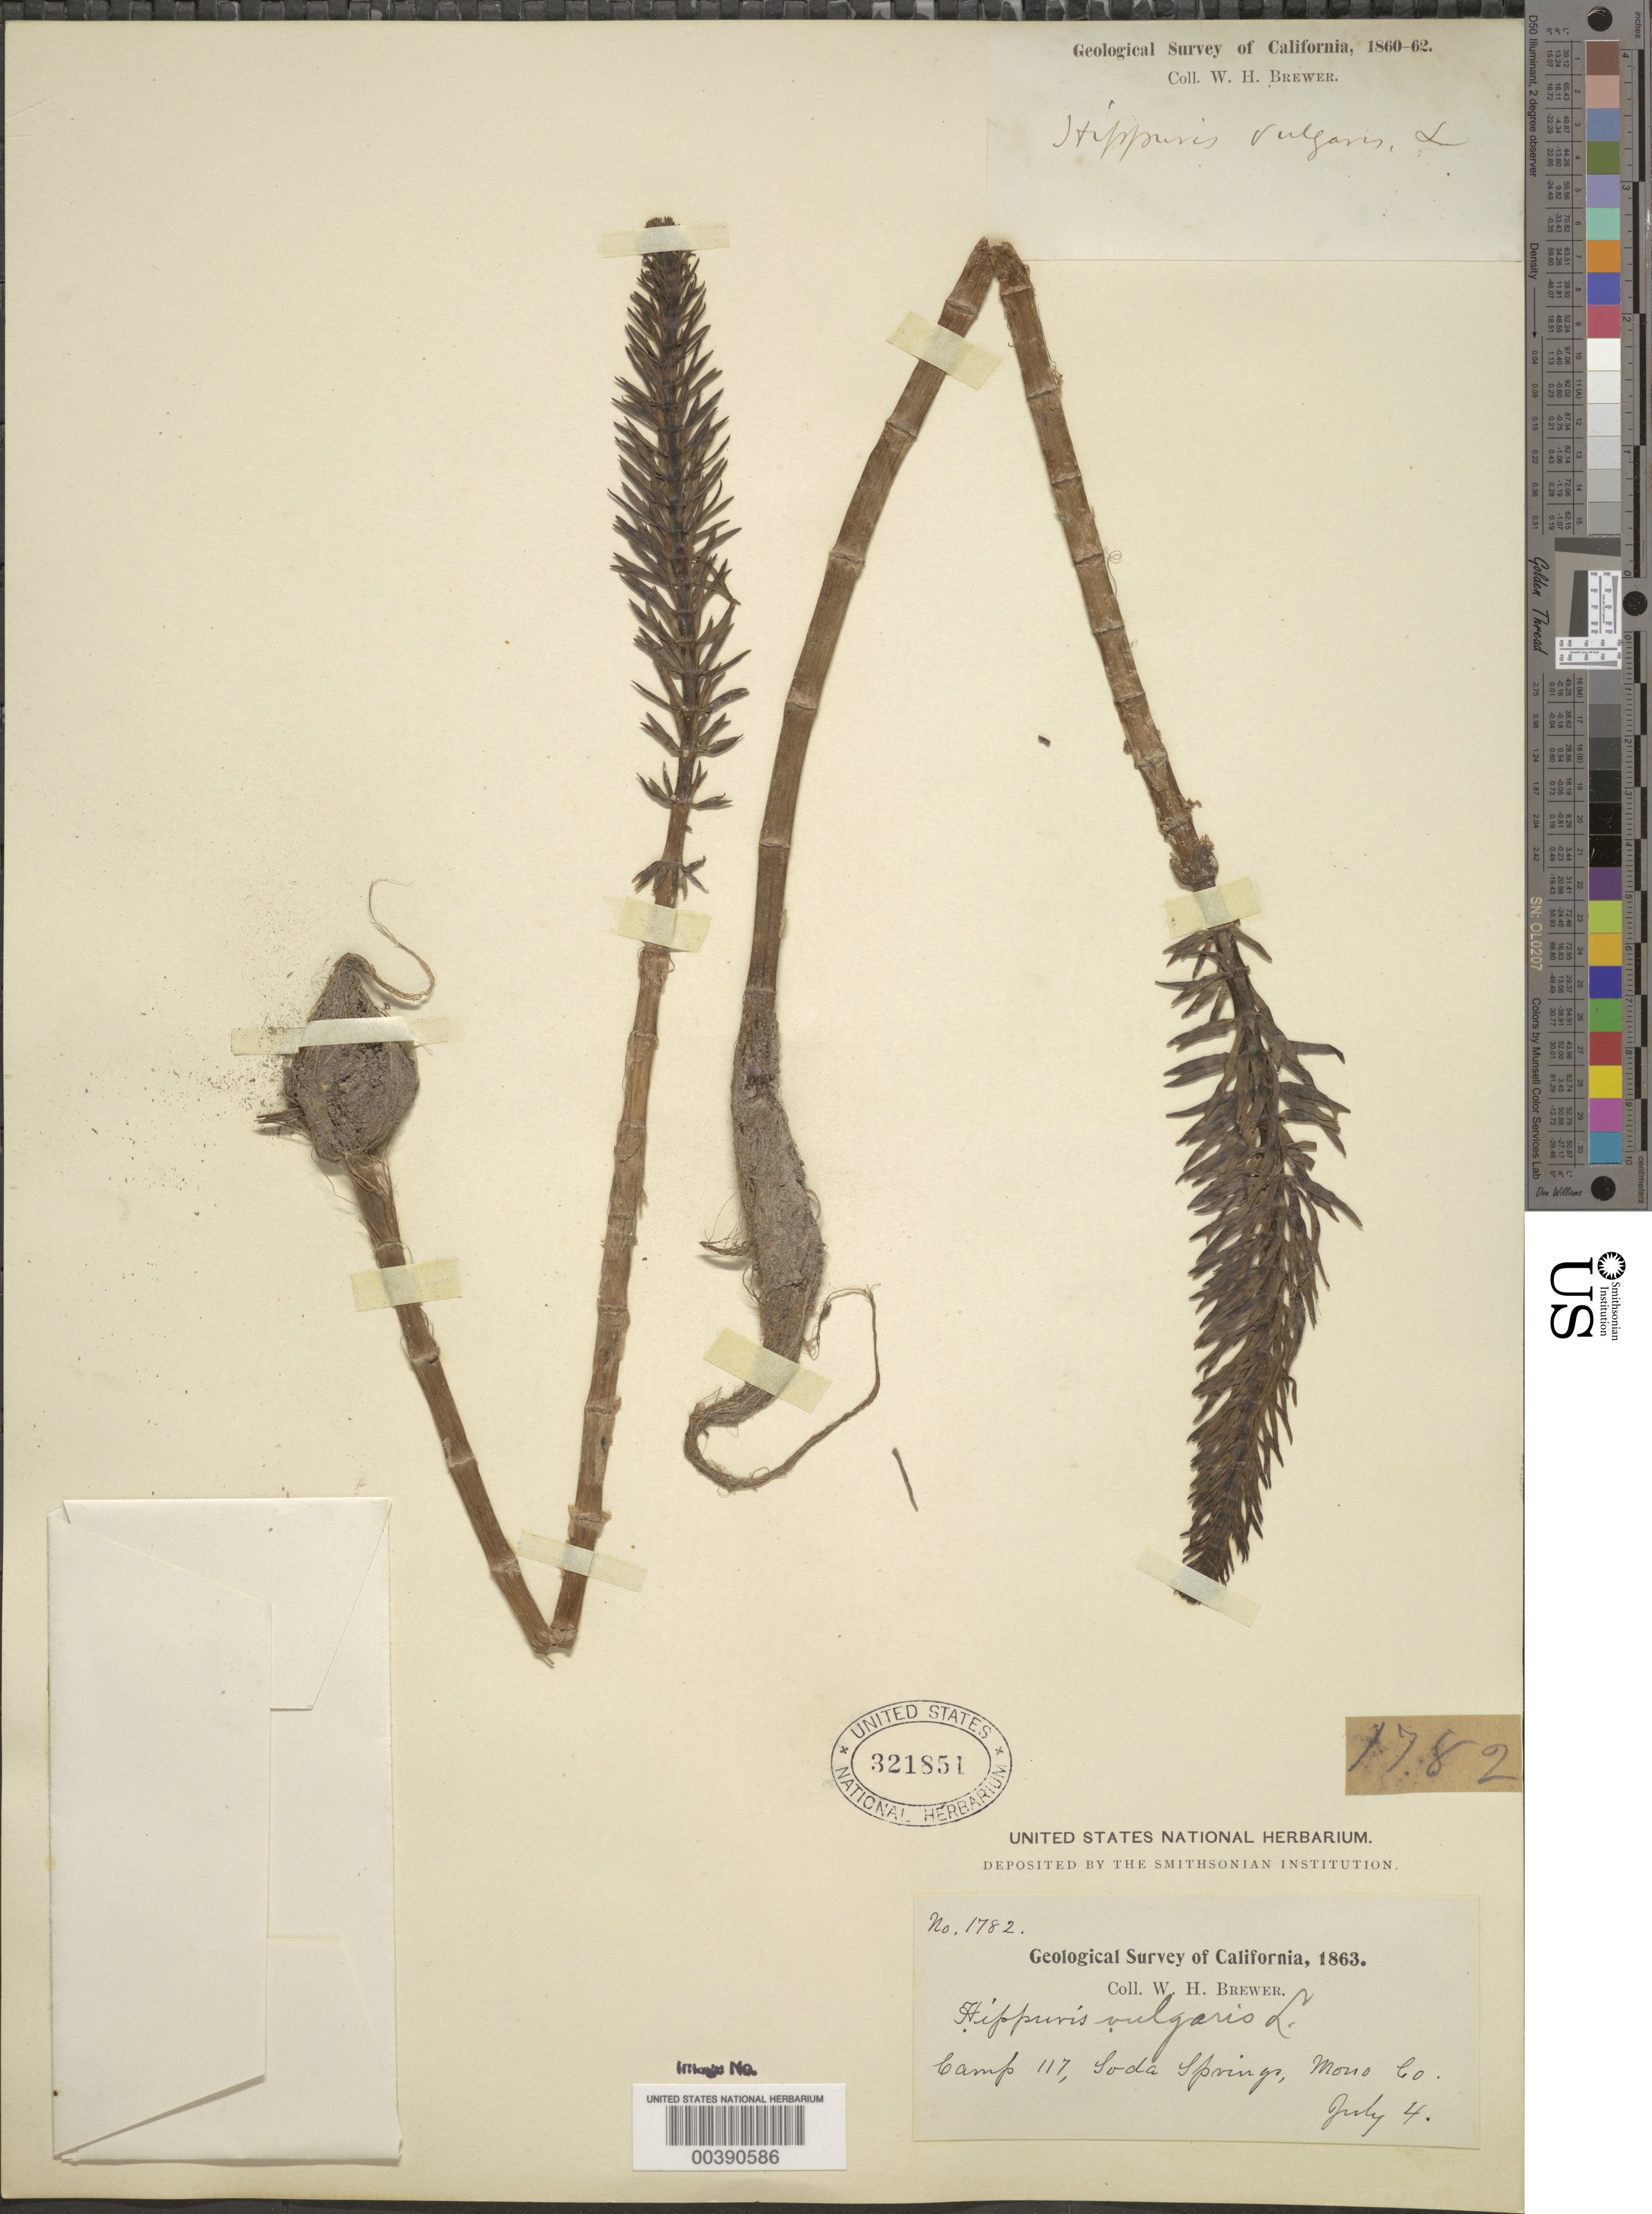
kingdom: Plantae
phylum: Tracheophyta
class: Magnoliopsida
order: Lamiales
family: Plantaginaceae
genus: Hippuris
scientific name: Hippuris vulgaris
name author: L.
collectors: W. H. Brewer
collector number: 1782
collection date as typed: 04 Jul 1863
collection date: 1863-07-04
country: United States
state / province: California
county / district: Mono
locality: Soda springs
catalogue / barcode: US 321851